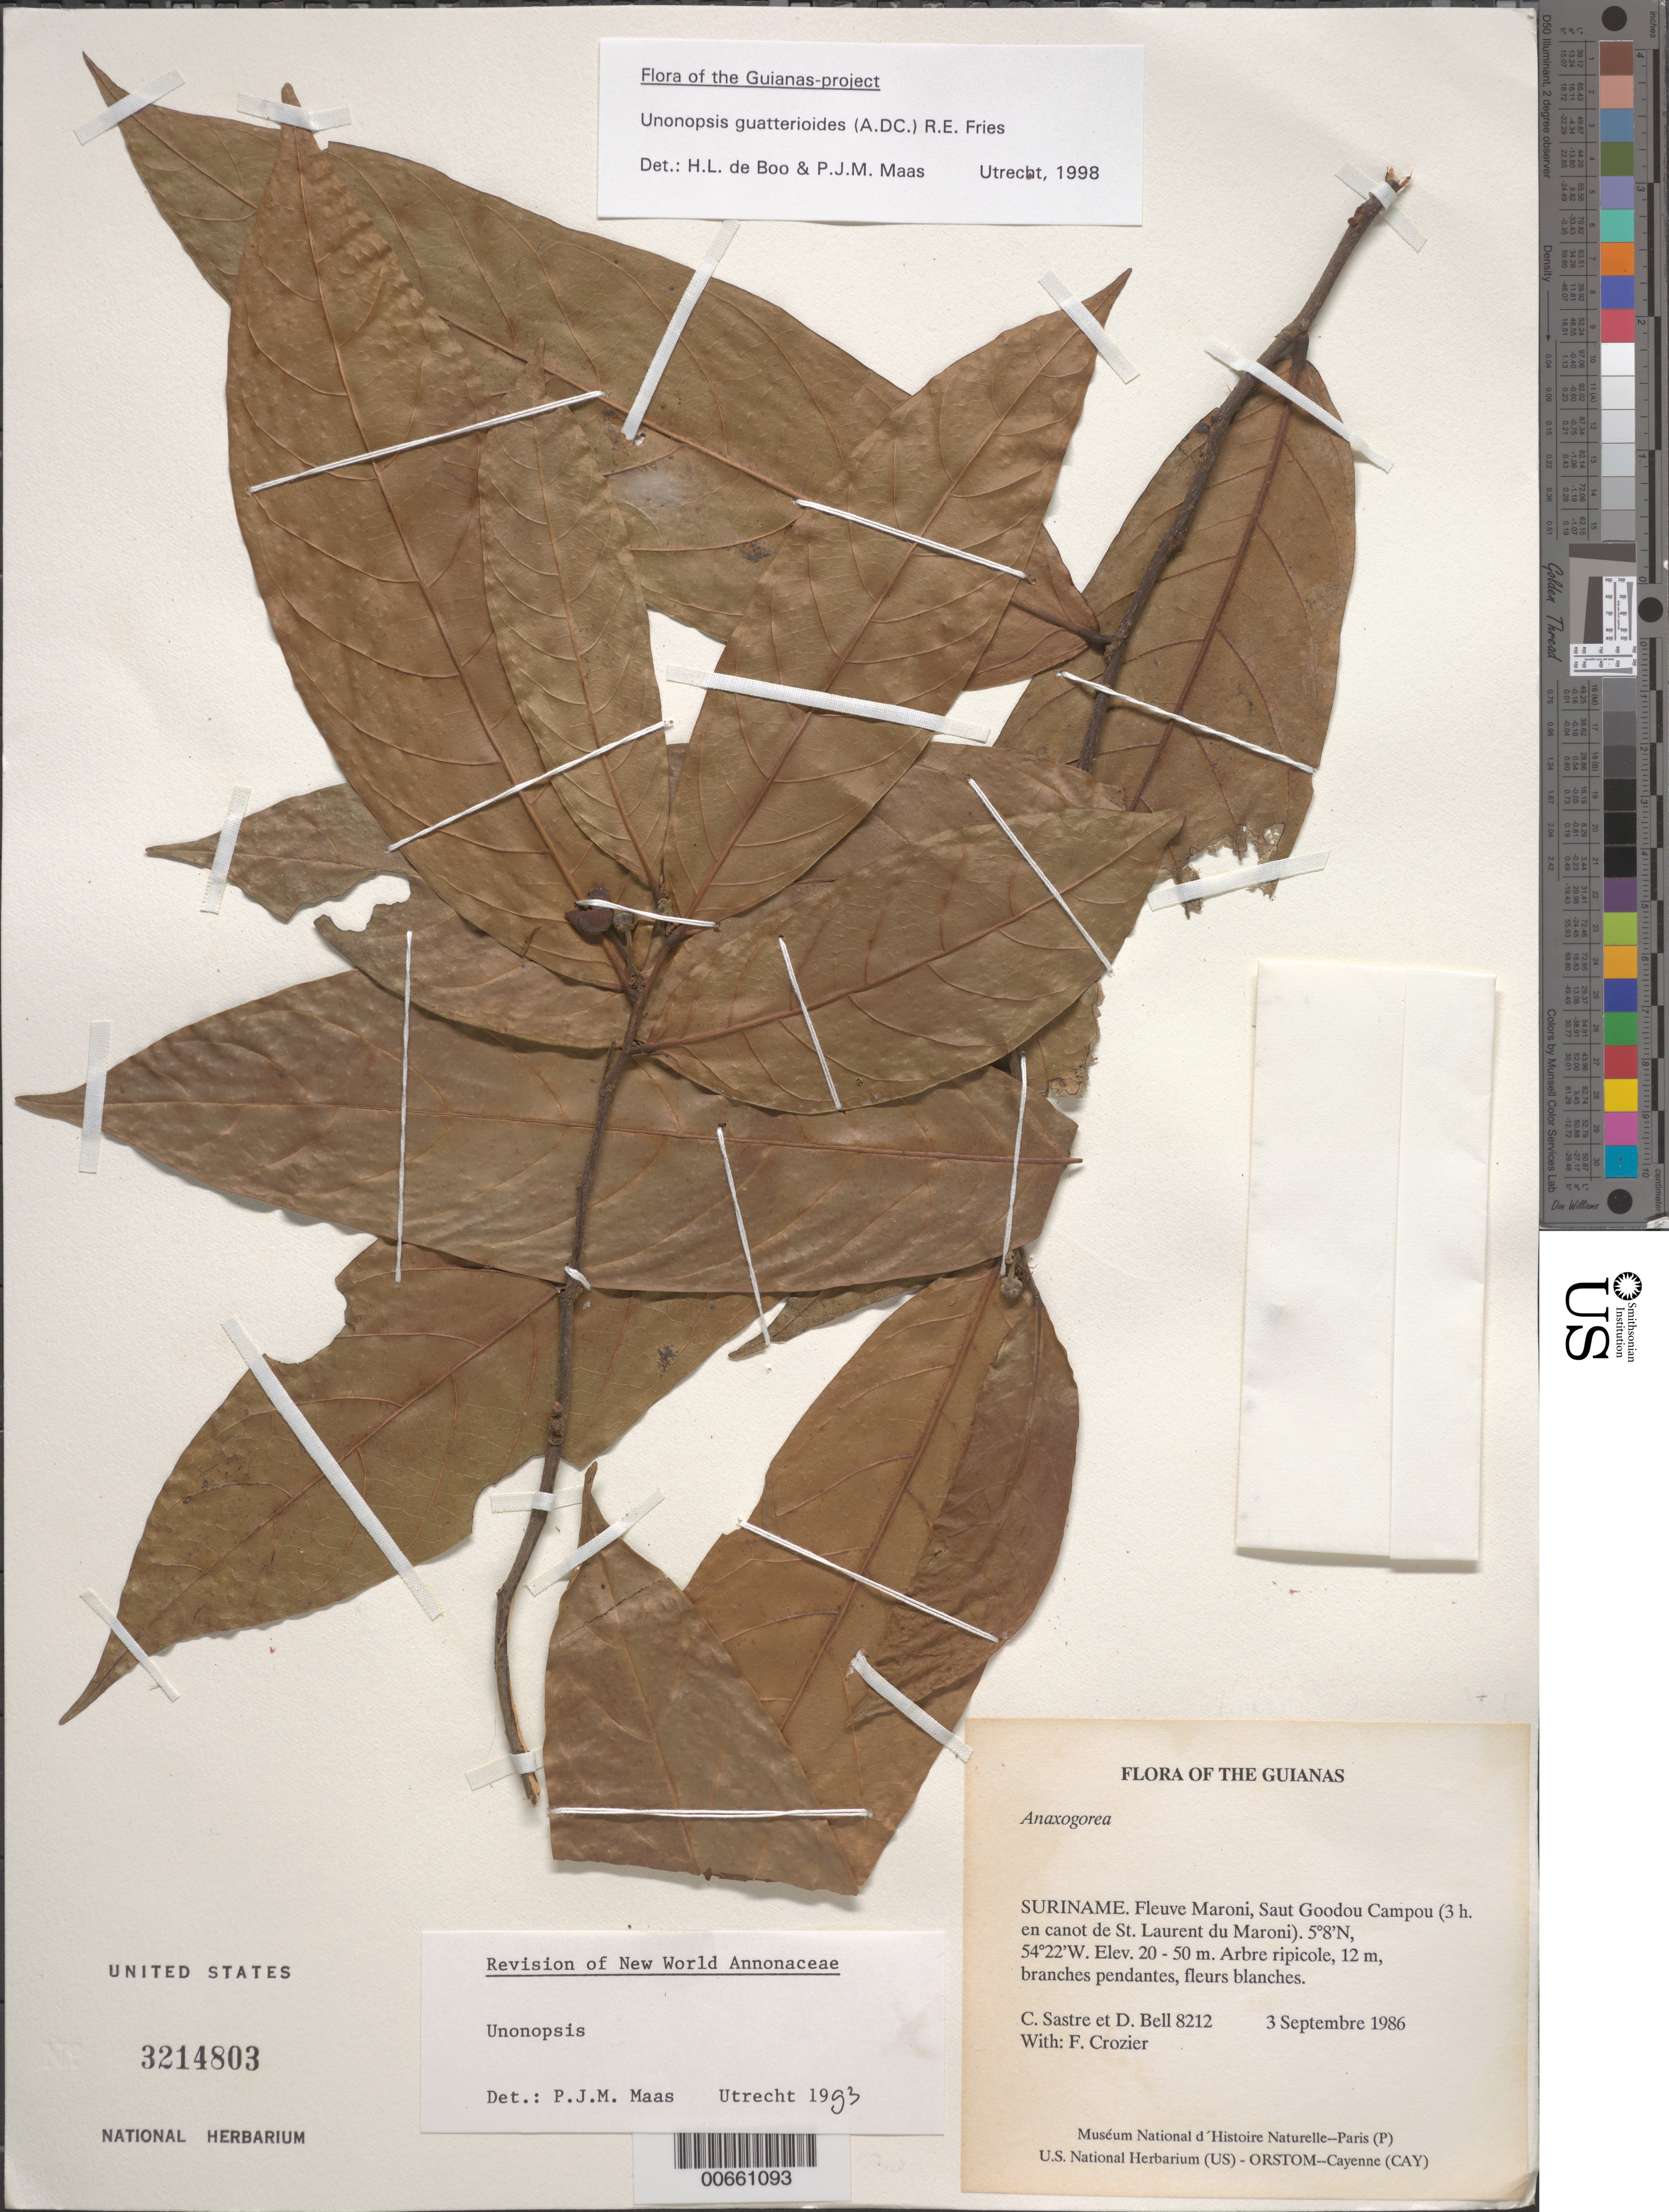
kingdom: Plantae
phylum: Tracheophyta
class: Magnoliopsida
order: Magnoliales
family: Annonaceae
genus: Unonopsis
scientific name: Unonopsis guatterioides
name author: (A. DC.) R.E. Fr.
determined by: de Boo, H. L.; Maas, P. J.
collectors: C. H. L. Sastre, D. A. Bell & F. Crozier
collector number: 8212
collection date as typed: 3 September 1986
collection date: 1986-09-03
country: Suriname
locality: Fleuve Maroni, Saut Goodou Campou (3 h. en canot de St. Laurent du Maroni)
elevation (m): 20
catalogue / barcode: US 3214803